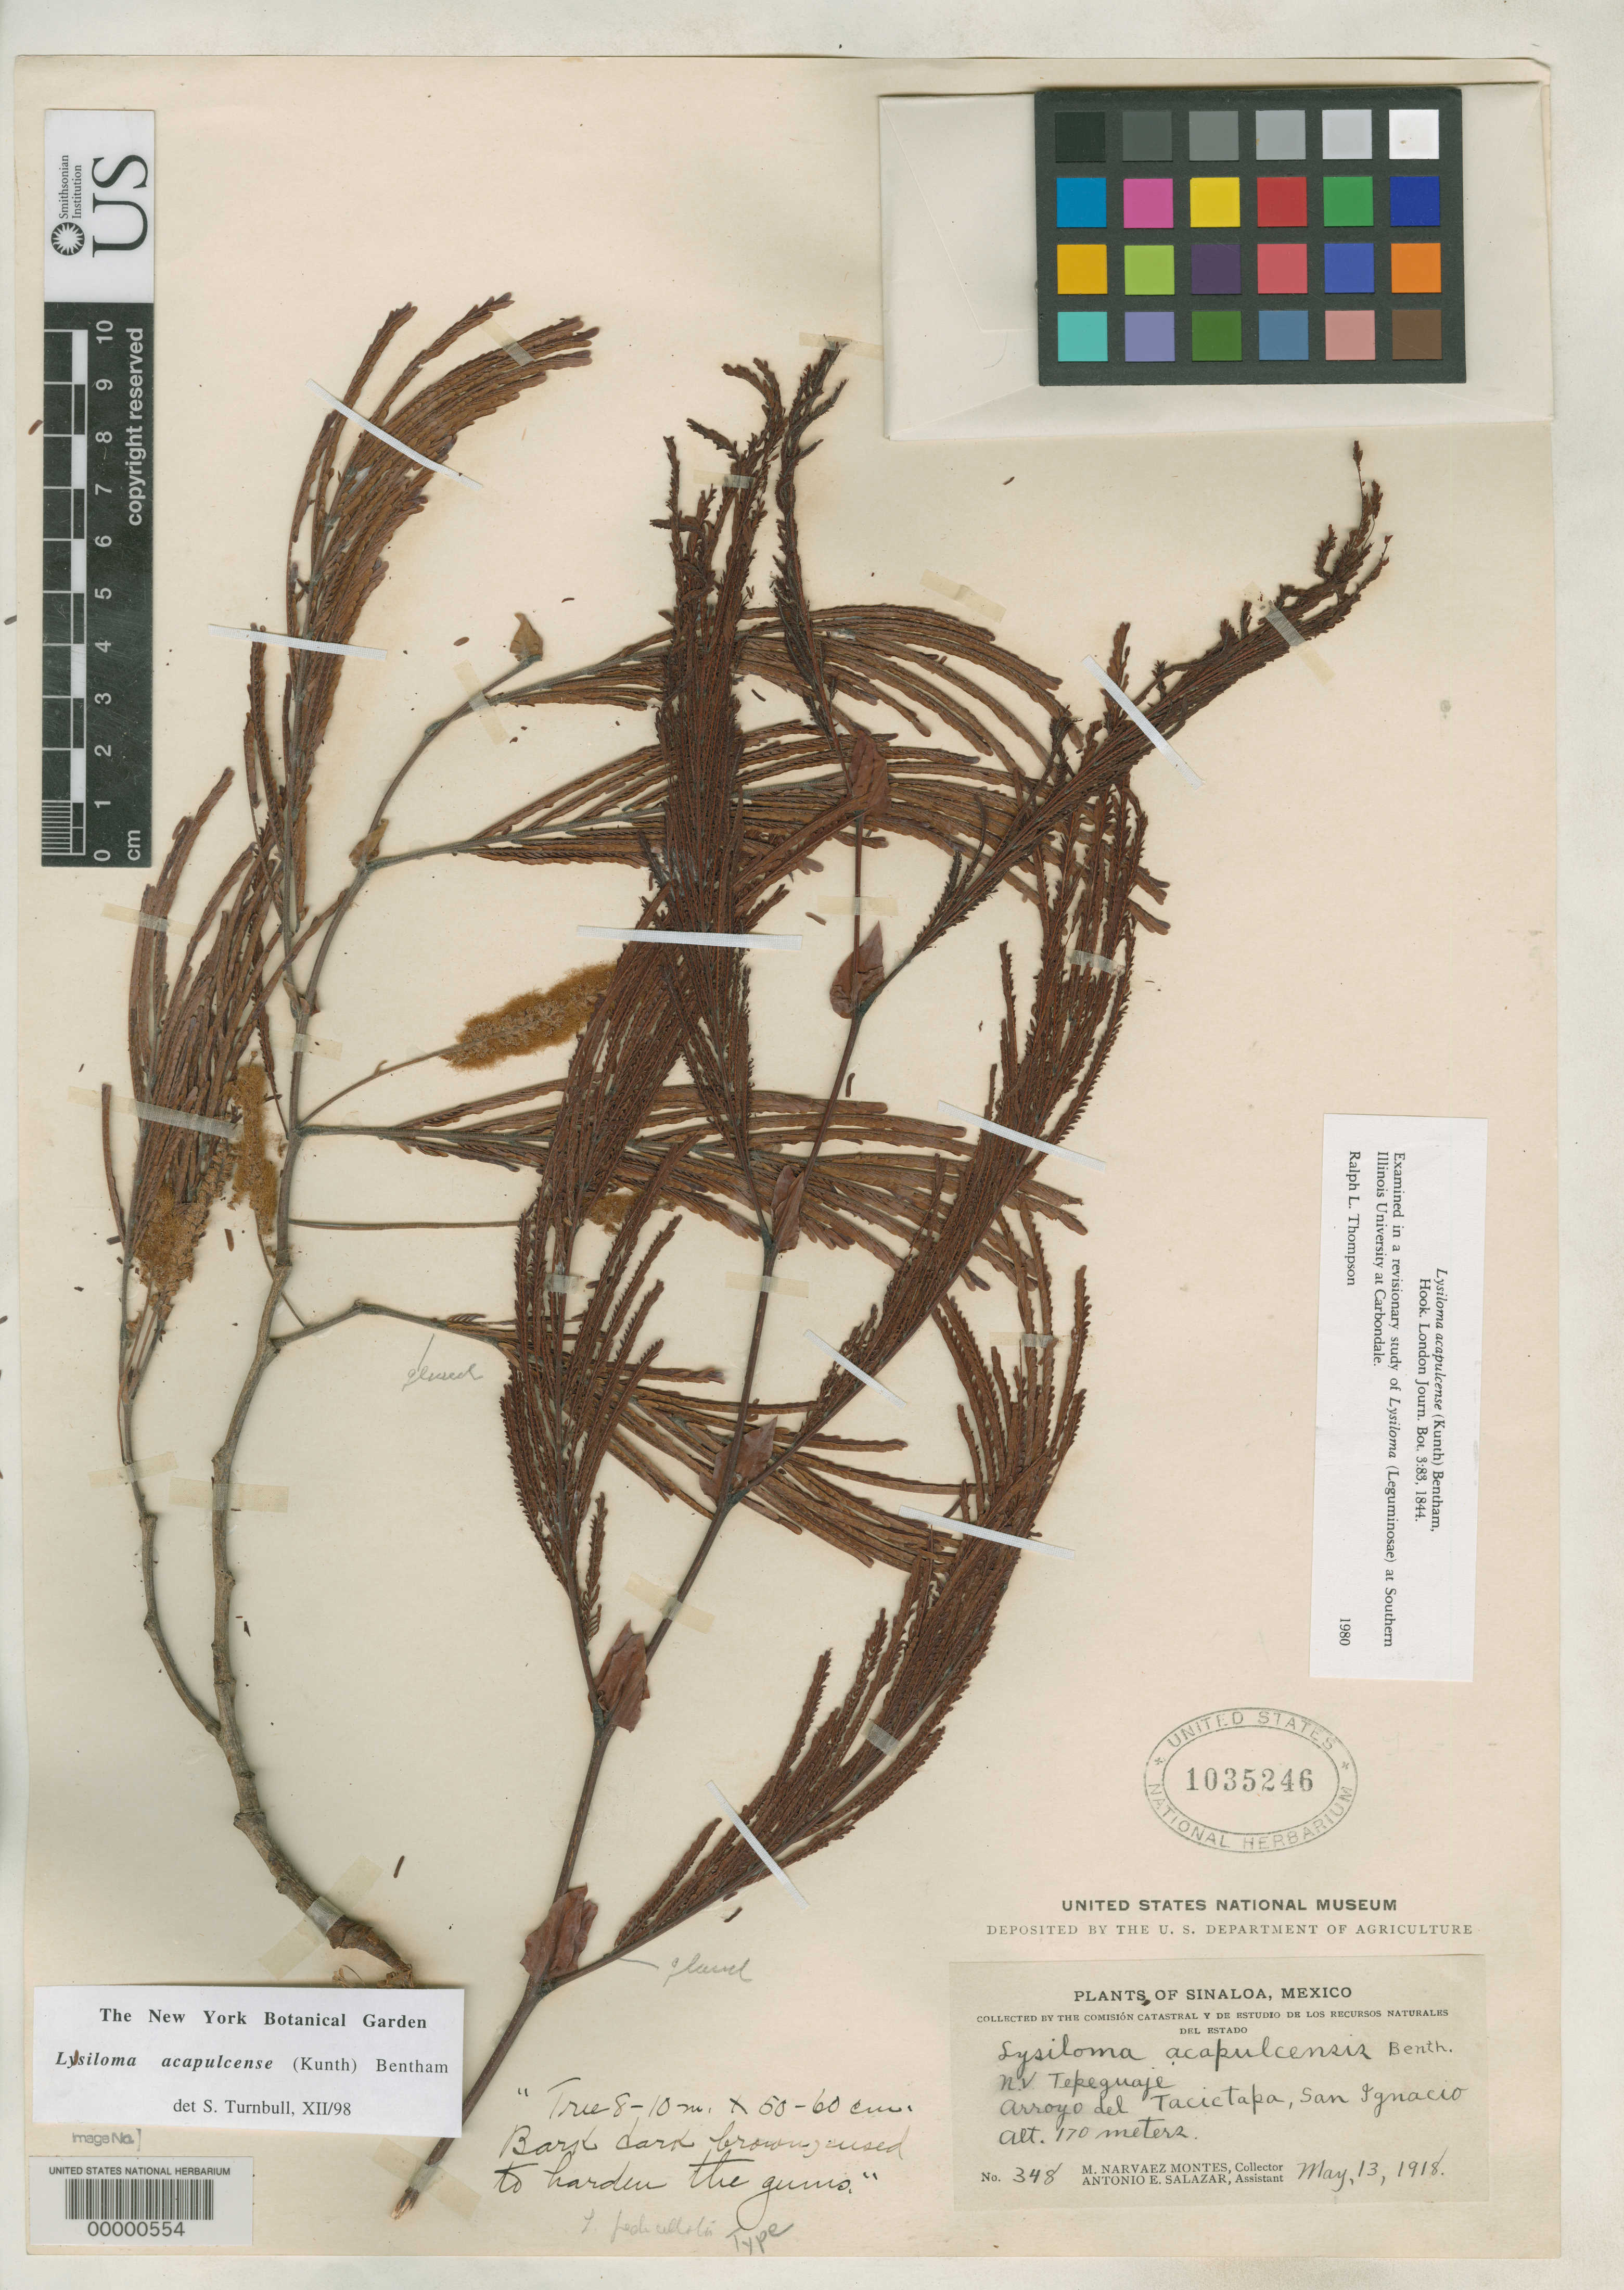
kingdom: Plantae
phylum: Tracheophyta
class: Magnoliopsida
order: Fabales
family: Fabaceae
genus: Lysiloma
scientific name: Lysiloma pedicellata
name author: Britton & Rose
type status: Type Collection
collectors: M. Montes & A. E. Salazar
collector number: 348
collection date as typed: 13 May 1918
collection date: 1918-05-13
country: Mexico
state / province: Sinaloa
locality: Arroyo del Tacictapa, San Ignacio.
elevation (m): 170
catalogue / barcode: US 1035246